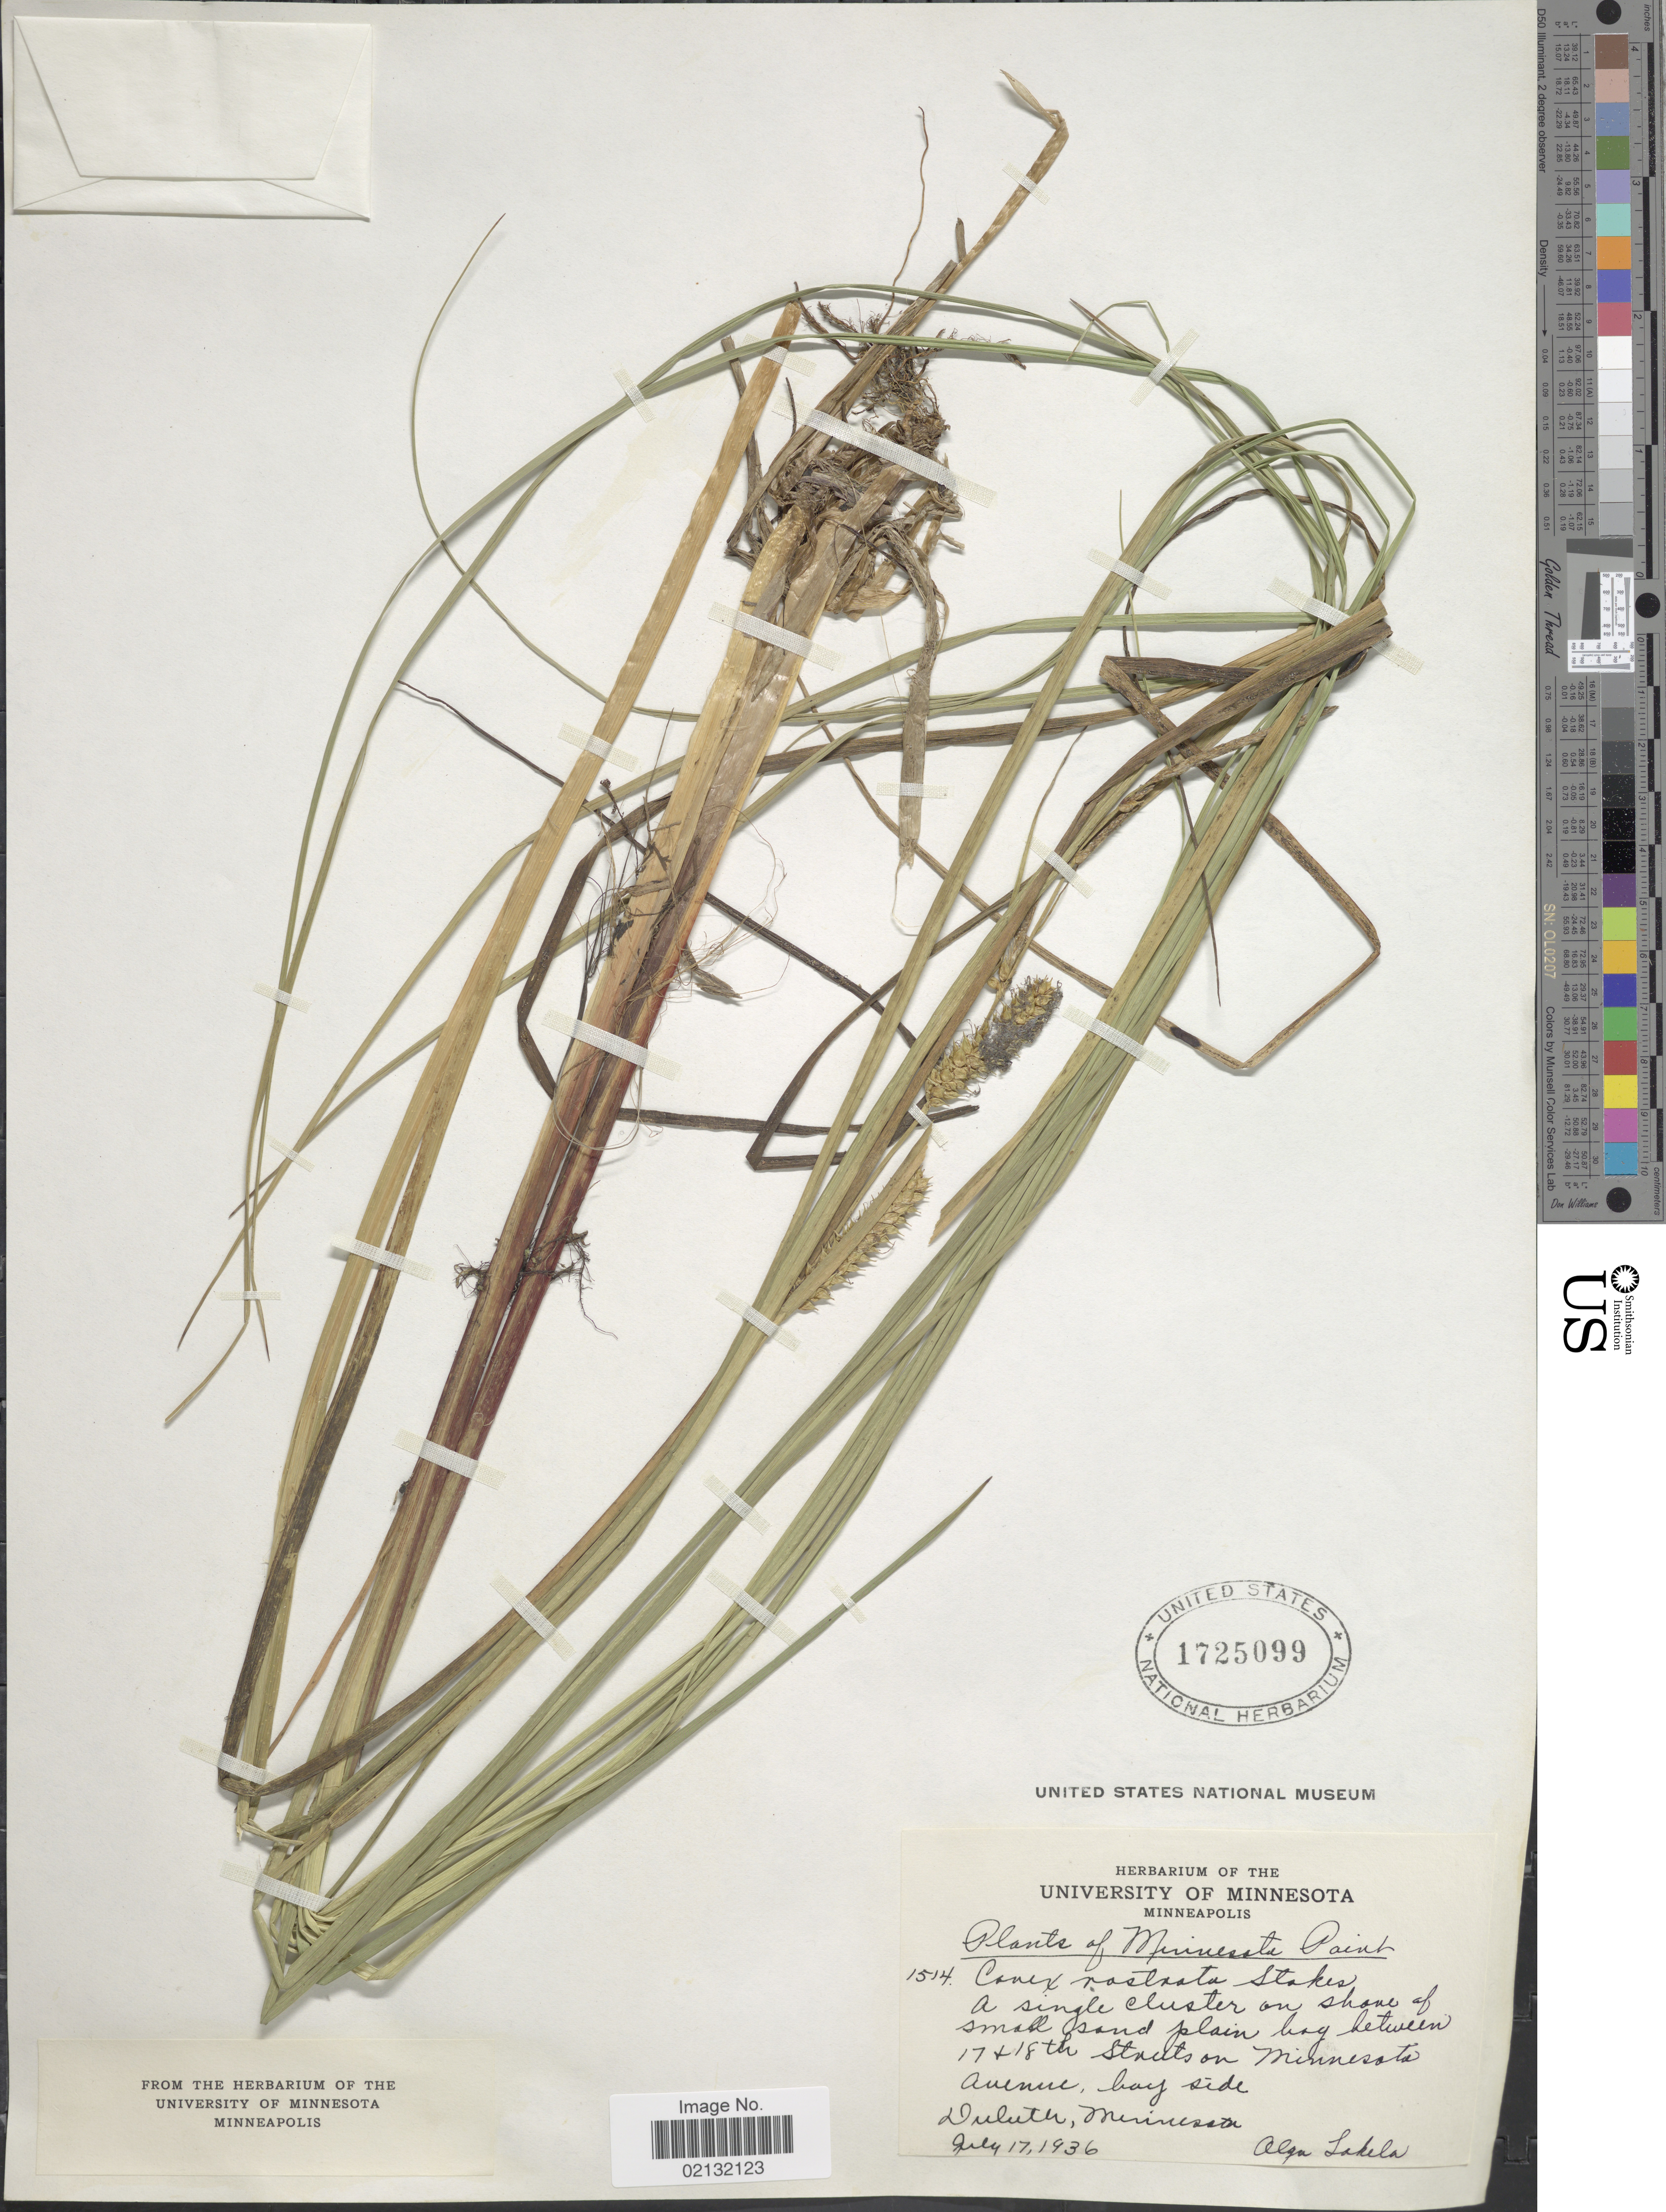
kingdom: Plantae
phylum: Tracheophyta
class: Liliopsida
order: Poales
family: Cyperaceae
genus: Carex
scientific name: Carex rostrata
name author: Stokes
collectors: O. K. Lakela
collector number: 1514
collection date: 1936-07-17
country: United States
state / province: Minnesota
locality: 17 & 18th streets on Minnesota Avenue, bay side, Duluth, Minnesota.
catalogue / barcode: US 1725099